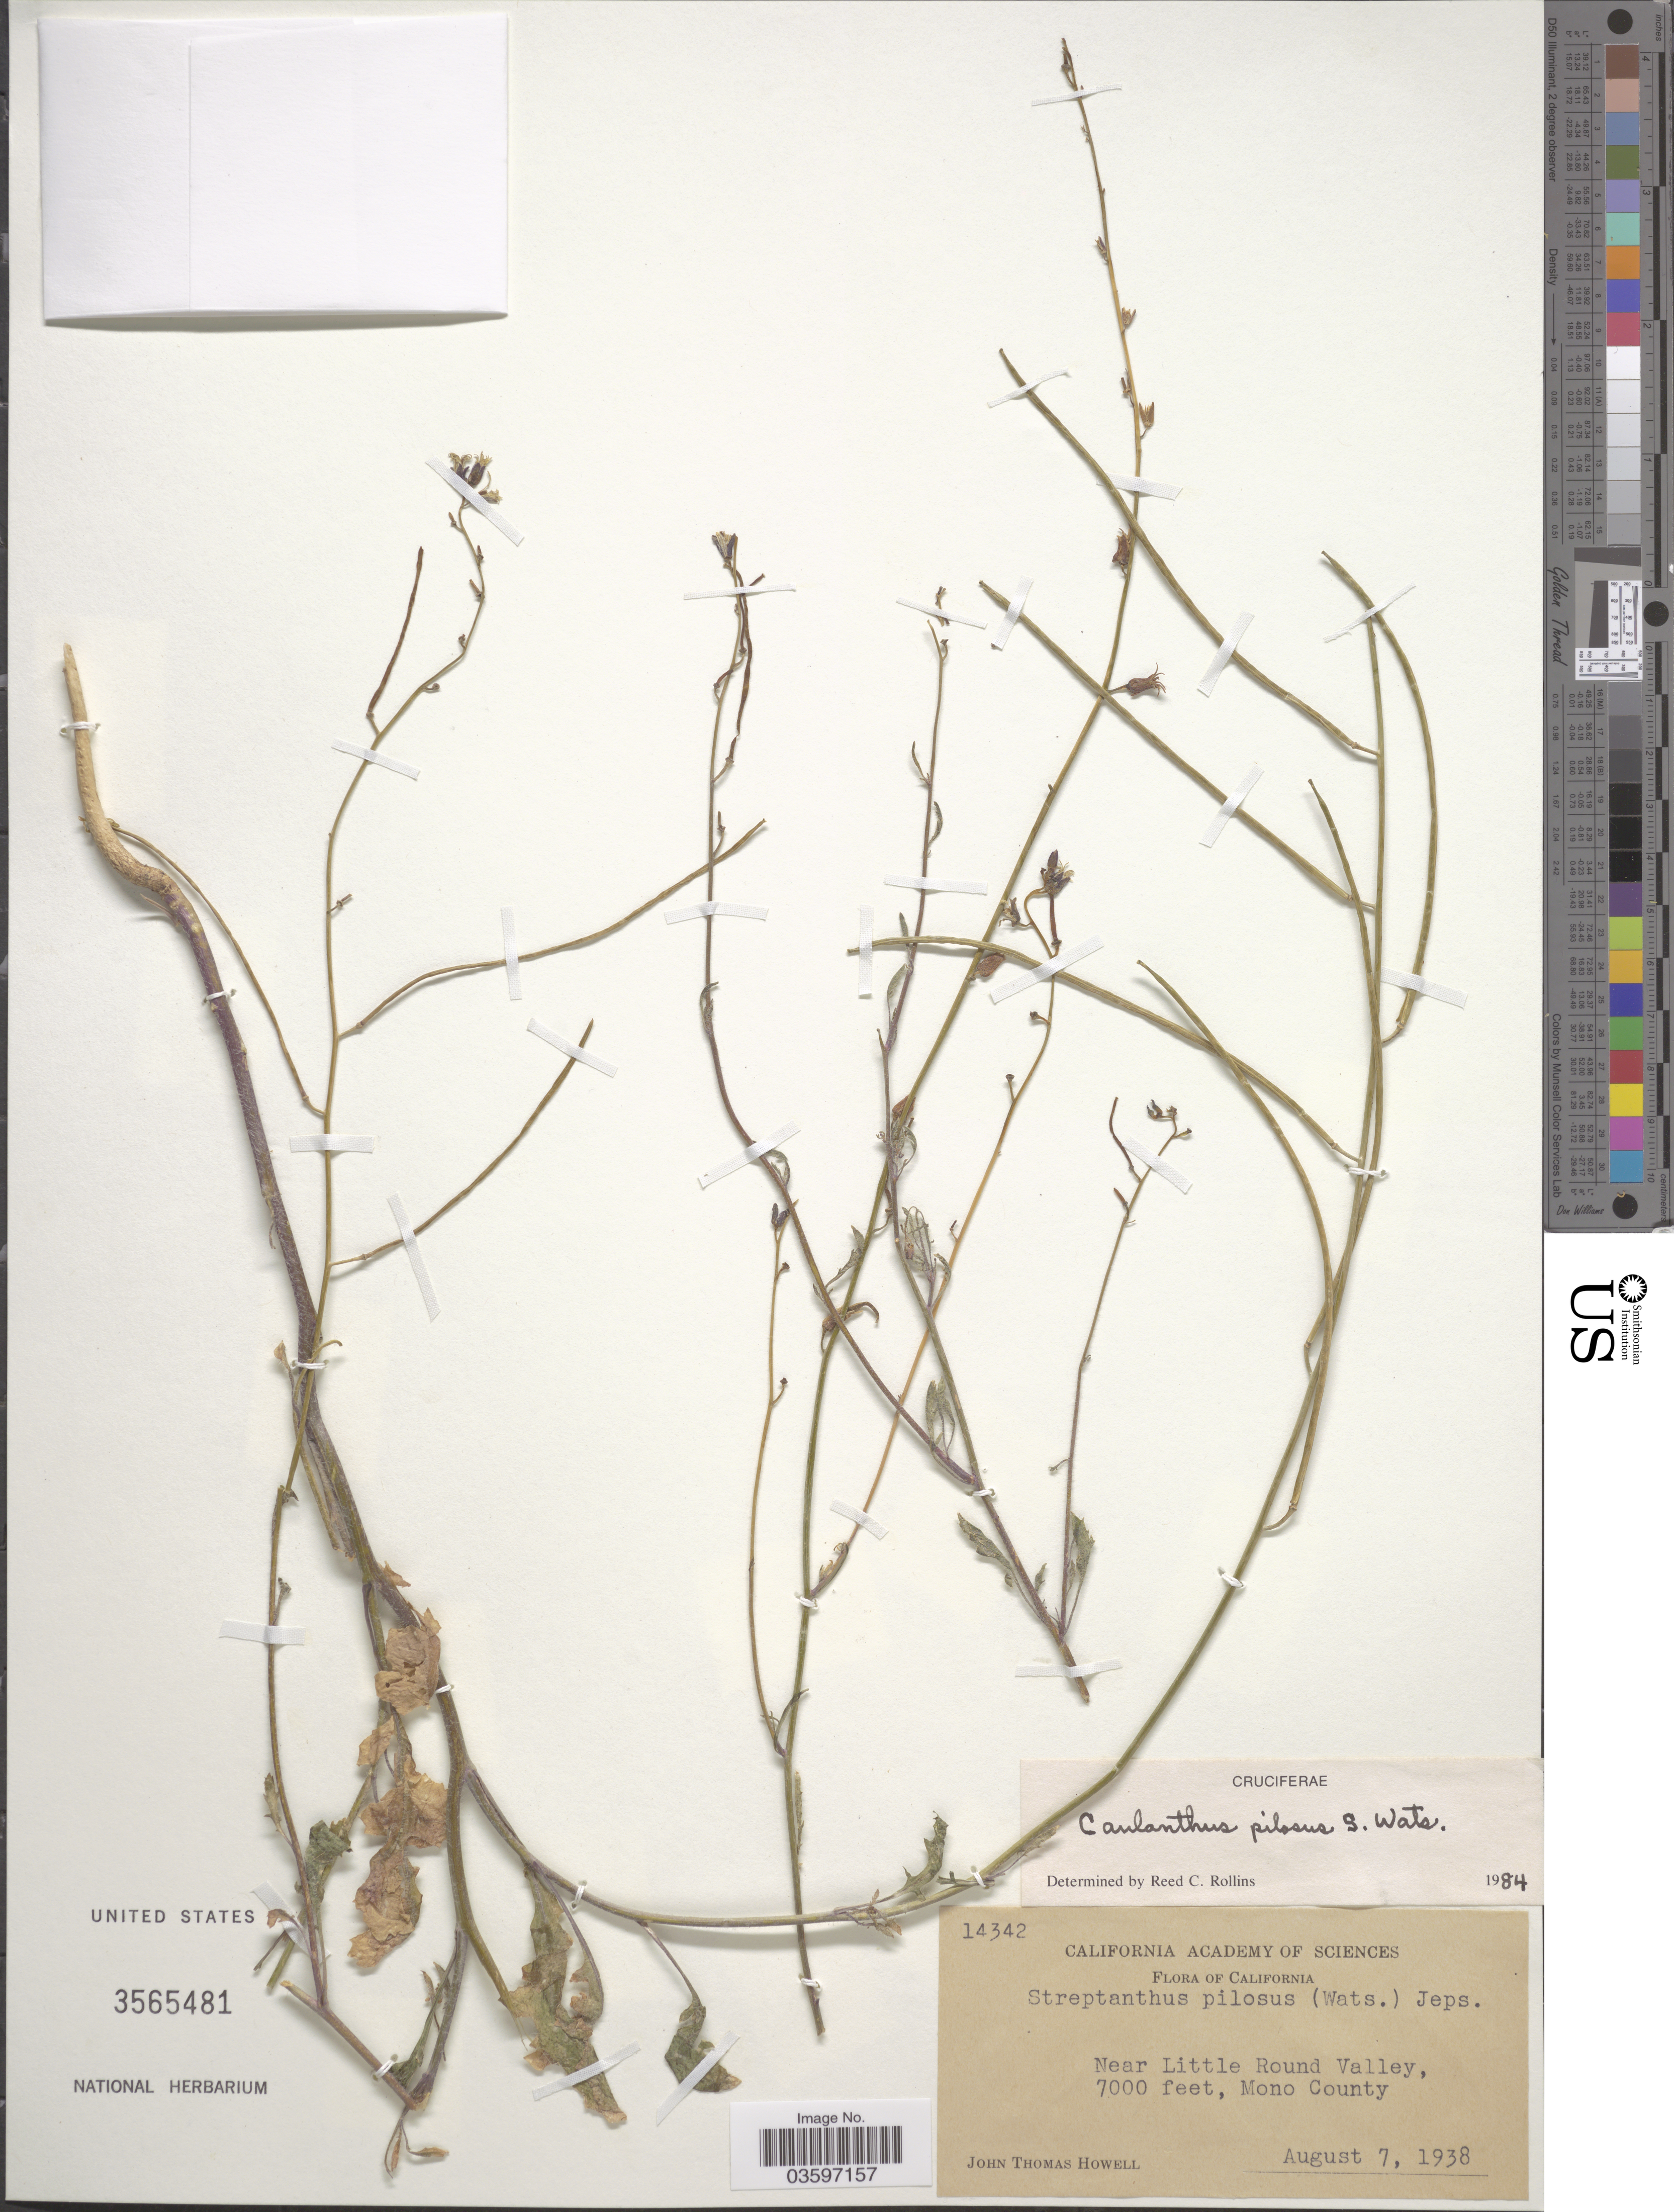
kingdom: Plantae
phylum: Tracheophyta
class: Magnoliopsida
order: Brassicales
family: Brassicaceae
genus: Caulanthus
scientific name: Caulanthus pilosus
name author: S. Watson in C. King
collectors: J. T. Howell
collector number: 14342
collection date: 1938-08-07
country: United States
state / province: California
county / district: Mono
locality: Near Little Round Valley, Mono County.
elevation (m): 2134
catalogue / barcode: US 3565481